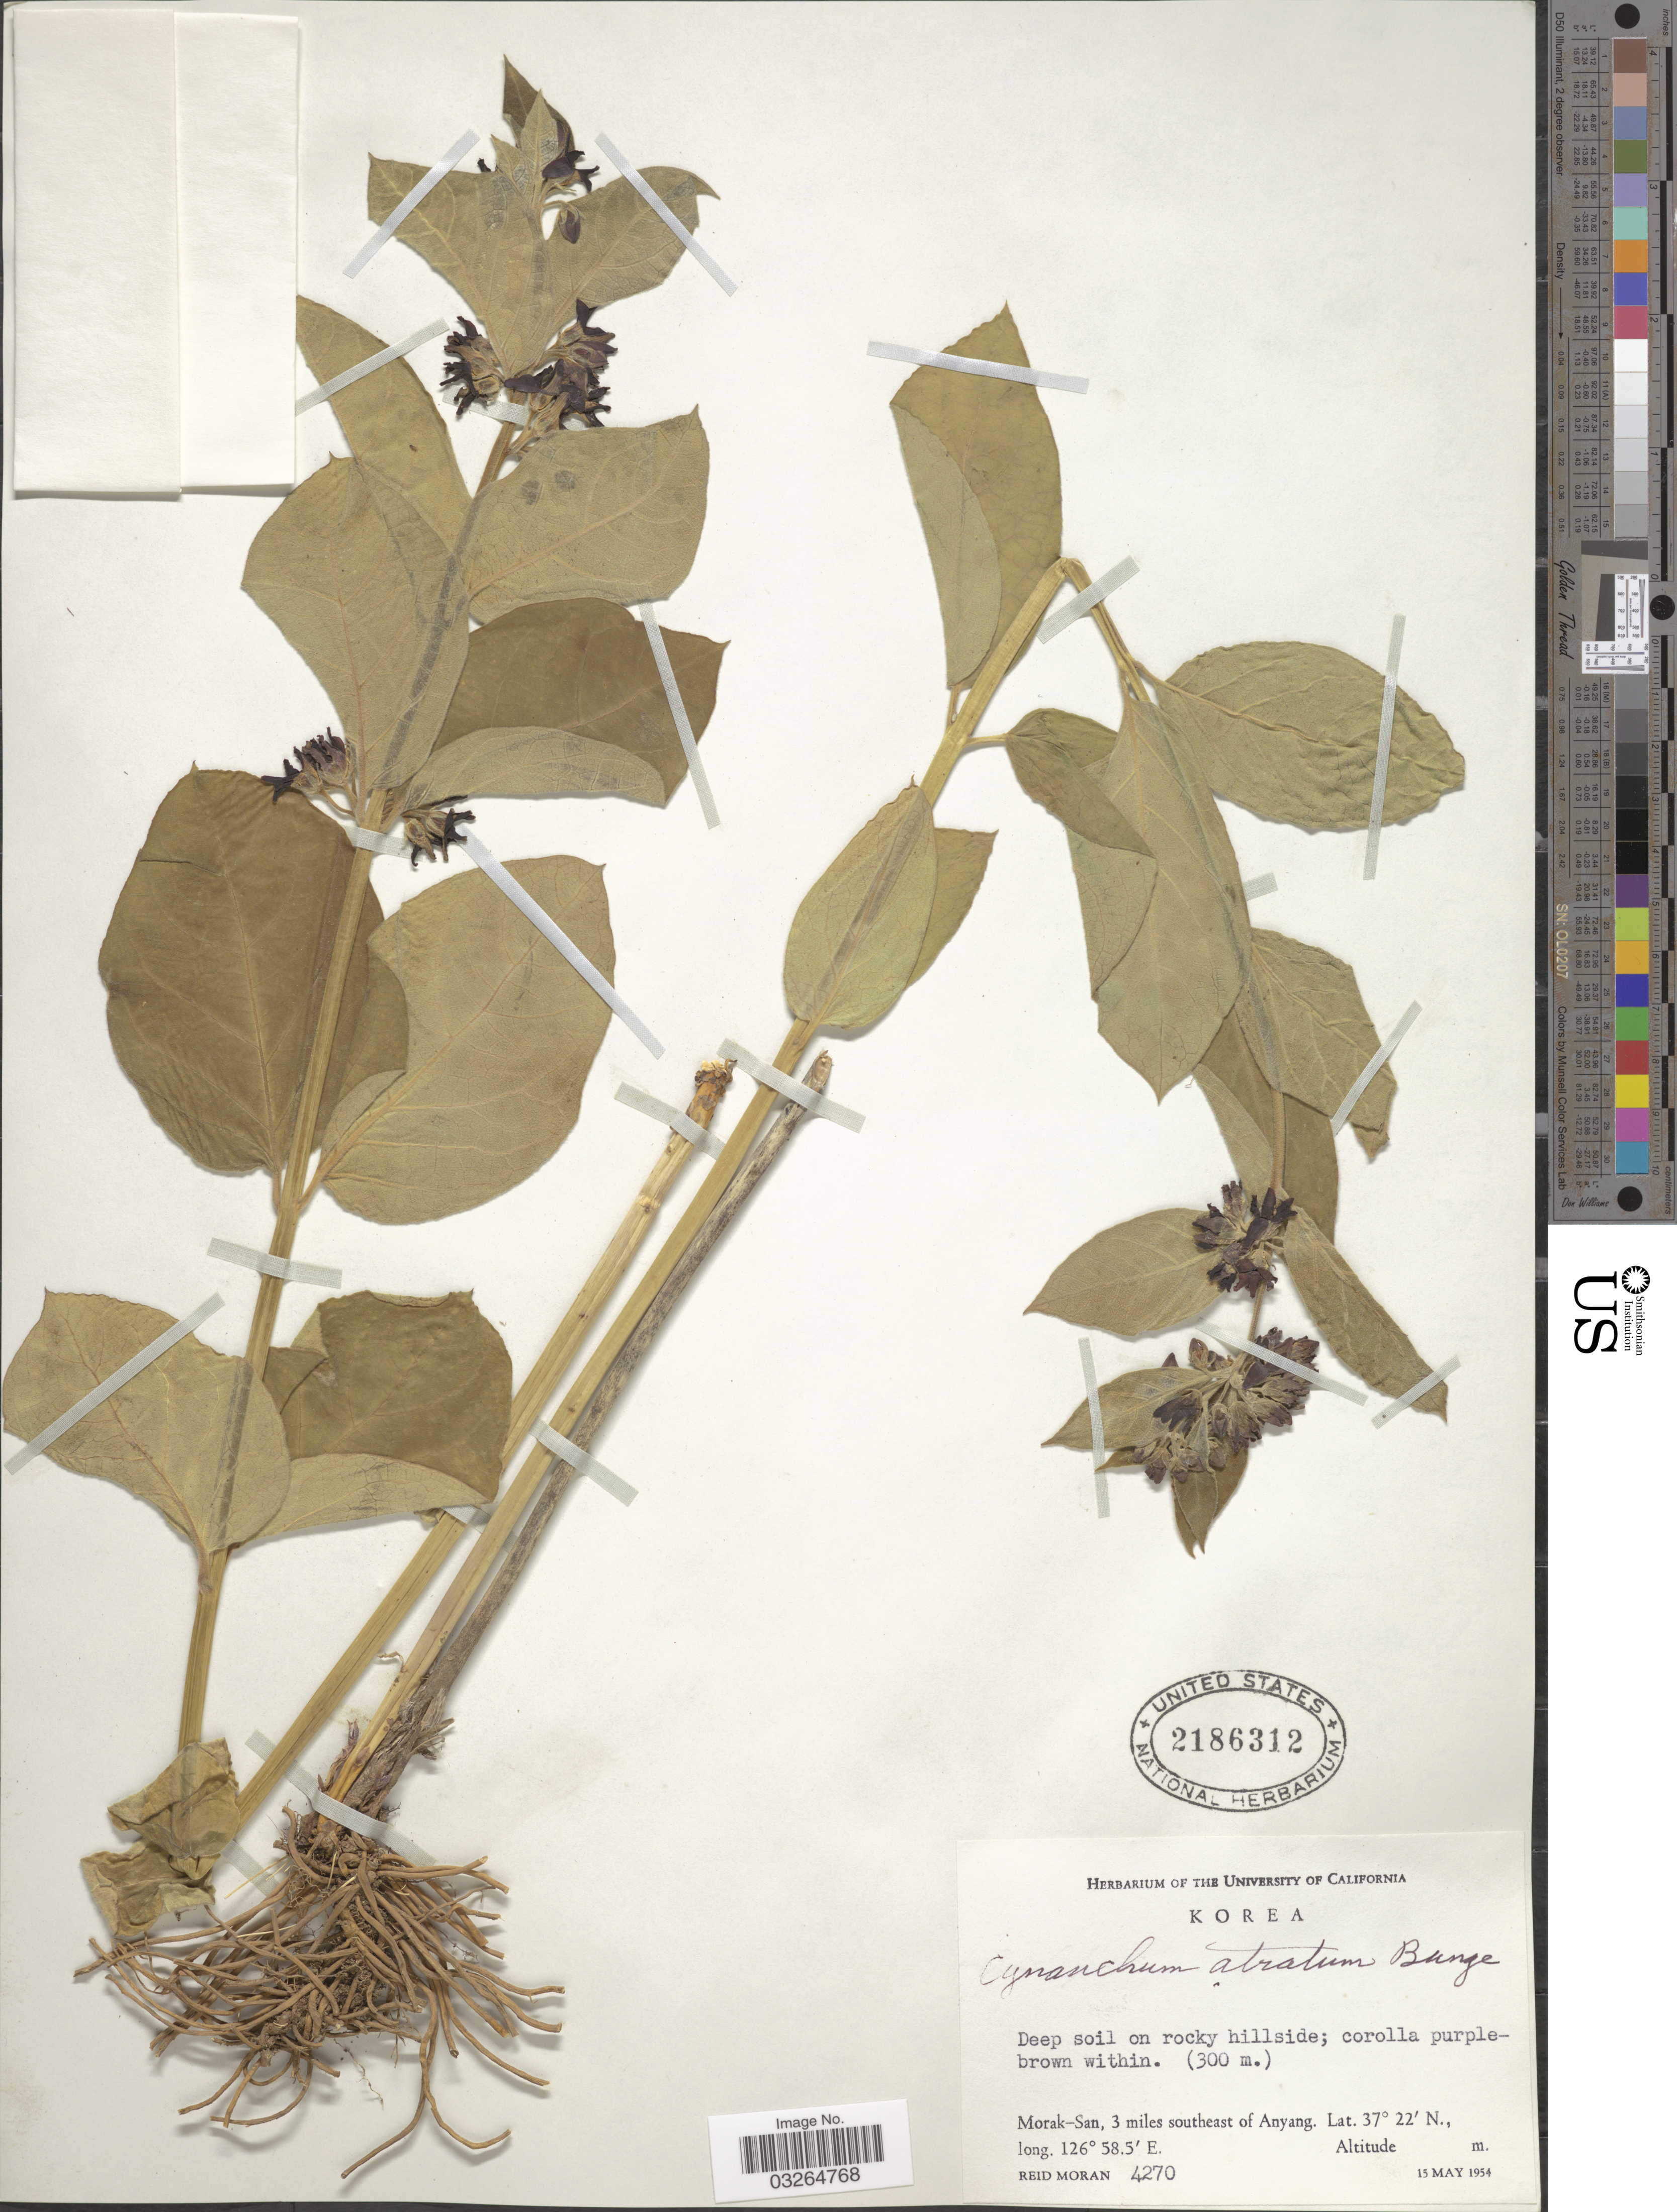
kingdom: Plantae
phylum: Tracheophyta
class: Magnoliopsida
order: Gentianales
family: Apocynaceae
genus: Cynanchum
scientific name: Cynanchum atratum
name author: Bunge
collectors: R. Moran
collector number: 4270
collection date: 1954-05-15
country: South Korea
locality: Morak-San, 3 miles southeast of Anyang.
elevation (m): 300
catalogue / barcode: US 2186312